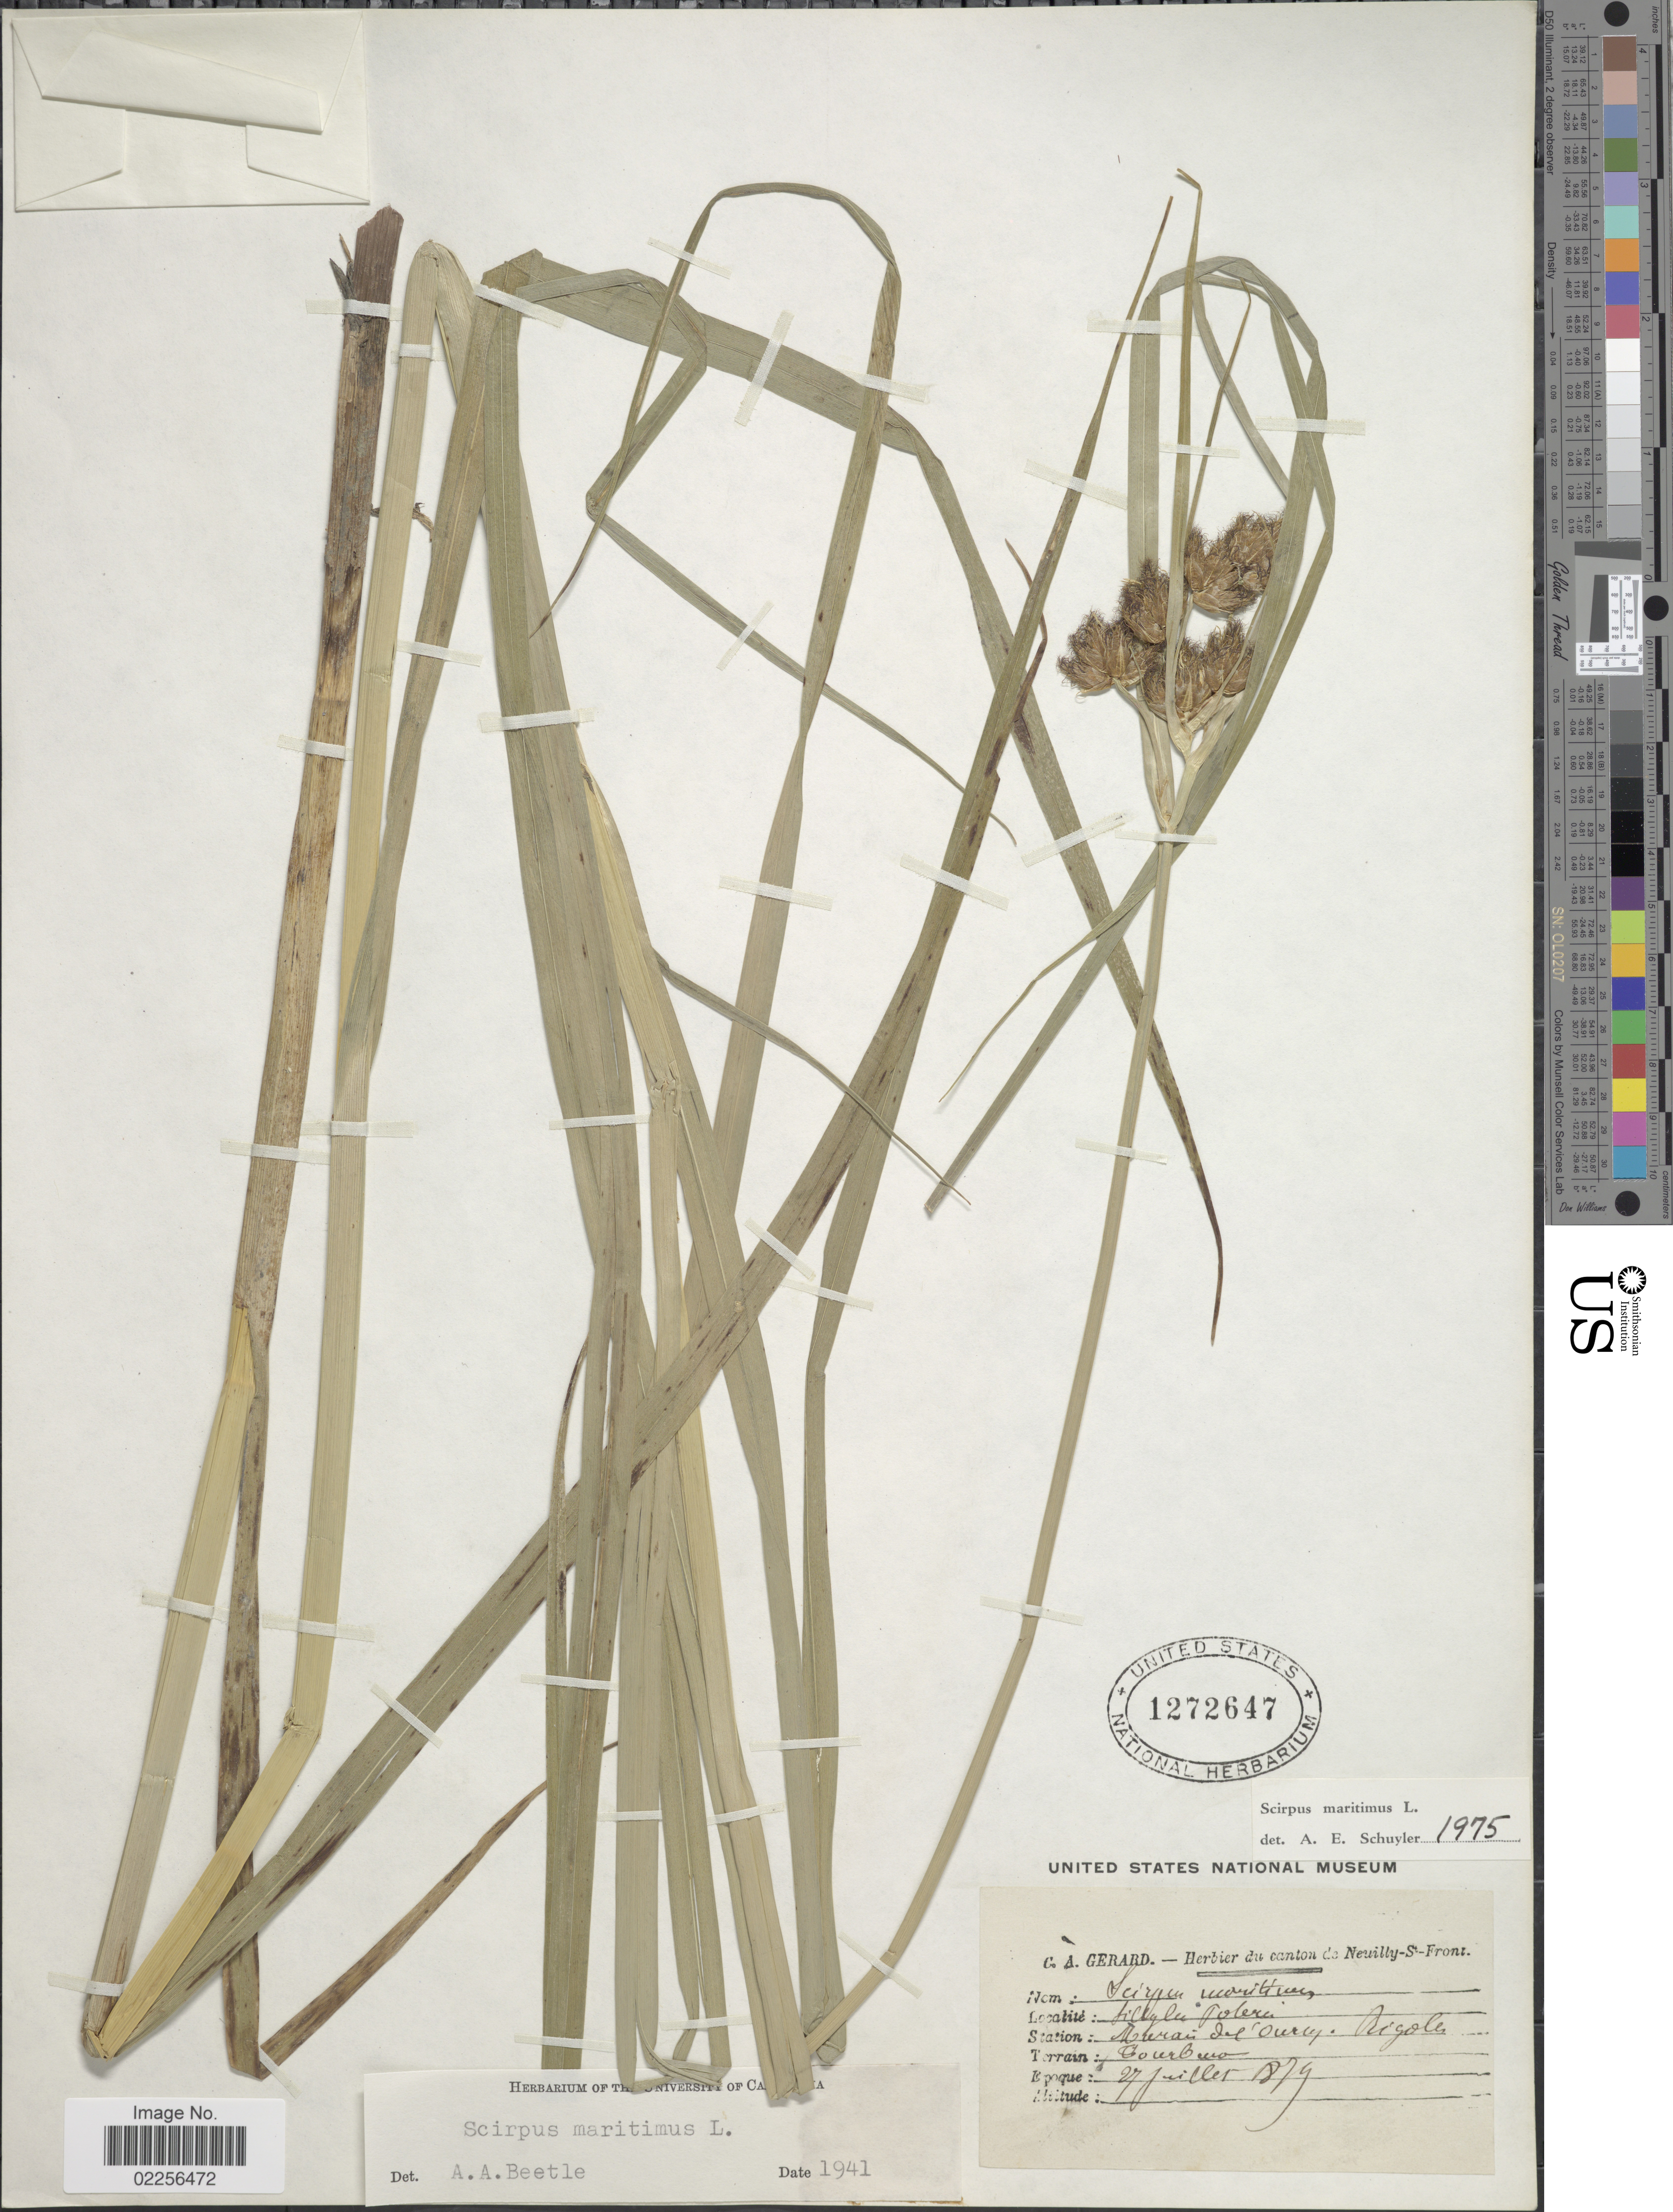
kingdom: Plantae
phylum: Tracheophyta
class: Liliopsida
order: Poales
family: Cyperaceae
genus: Bolboschoenus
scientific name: Bolboschoenus maritimus subsp. maritimus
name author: (L.) Palla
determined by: Strong, Mark T., (BOT), Smithsonian Institution - National Museum of Natural History (UNITED STATES)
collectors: C. Gerard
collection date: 1879-07-27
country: France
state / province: Hauts-de-France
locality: Silly-la-Poterie, Marari del'Ourey, Rigoles [interpreted]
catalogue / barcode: US 1272647